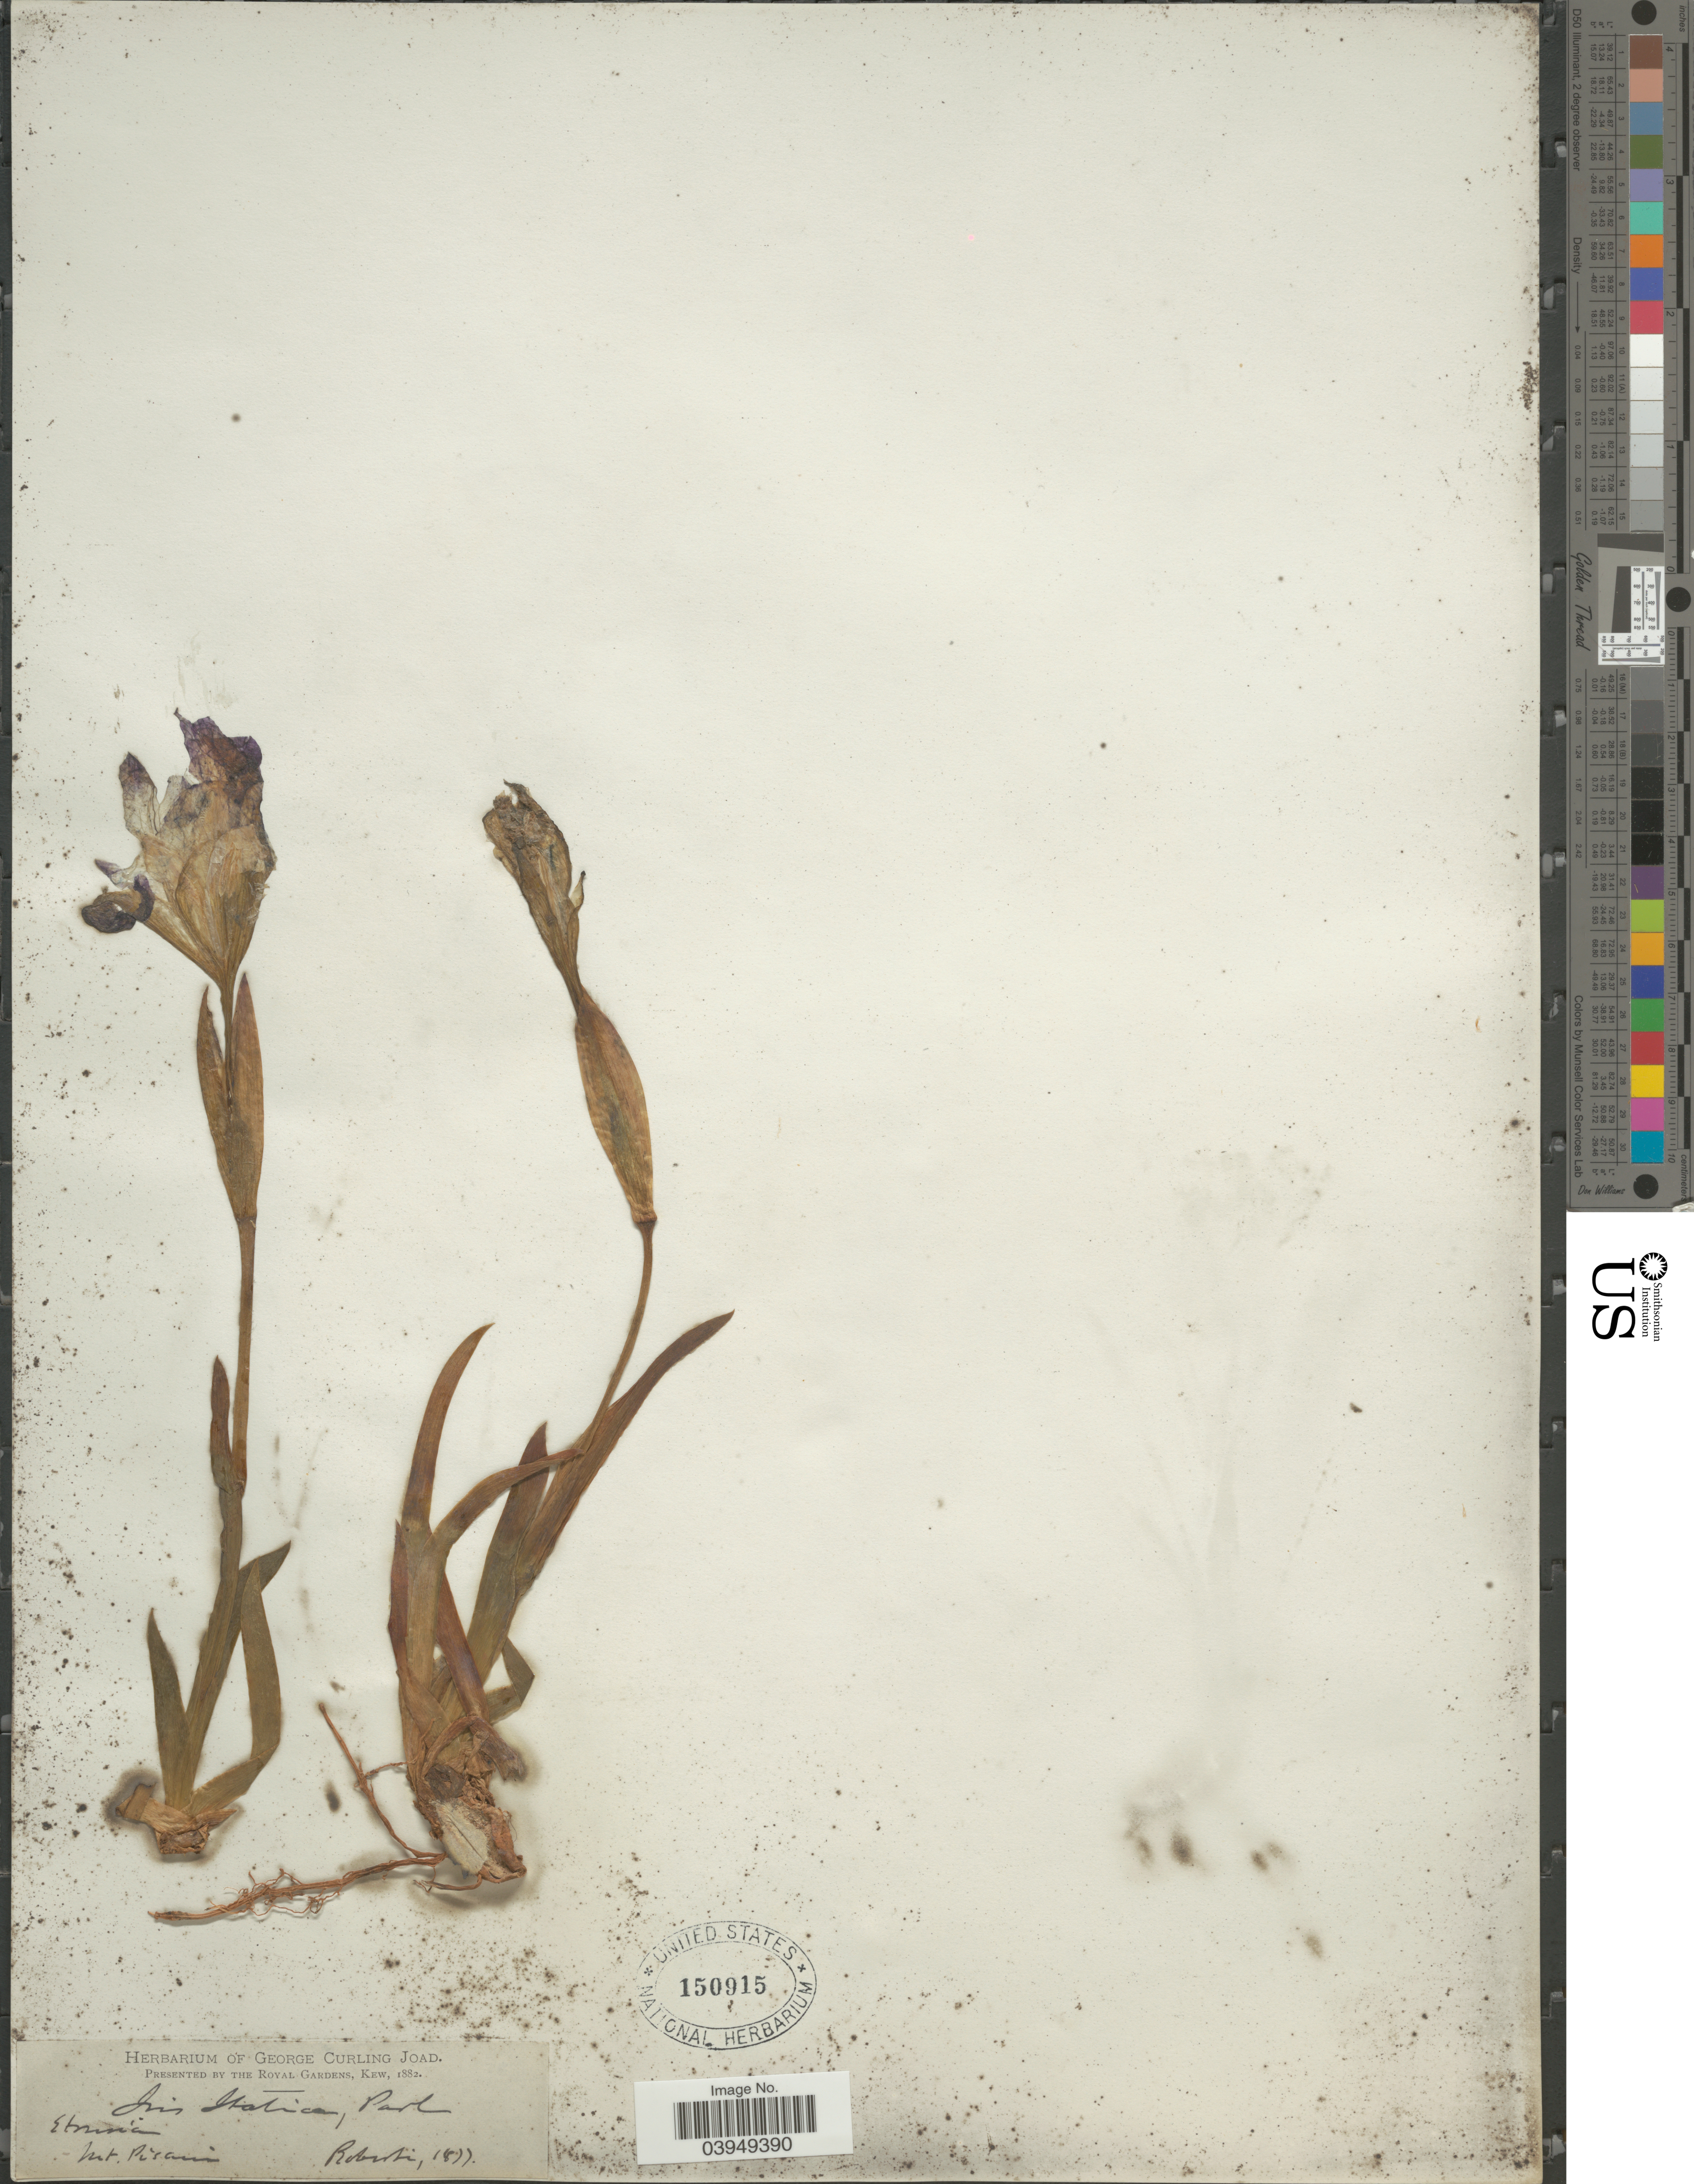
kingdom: Plantae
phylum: Tracheophyta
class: Liliopsida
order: Asparagales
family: Iridaceae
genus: Iris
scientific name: Iris italica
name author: Parl.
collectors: Roberti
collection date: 1877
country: Italy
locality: Etrusca. Mt. Pisani.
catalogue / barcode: US 150915